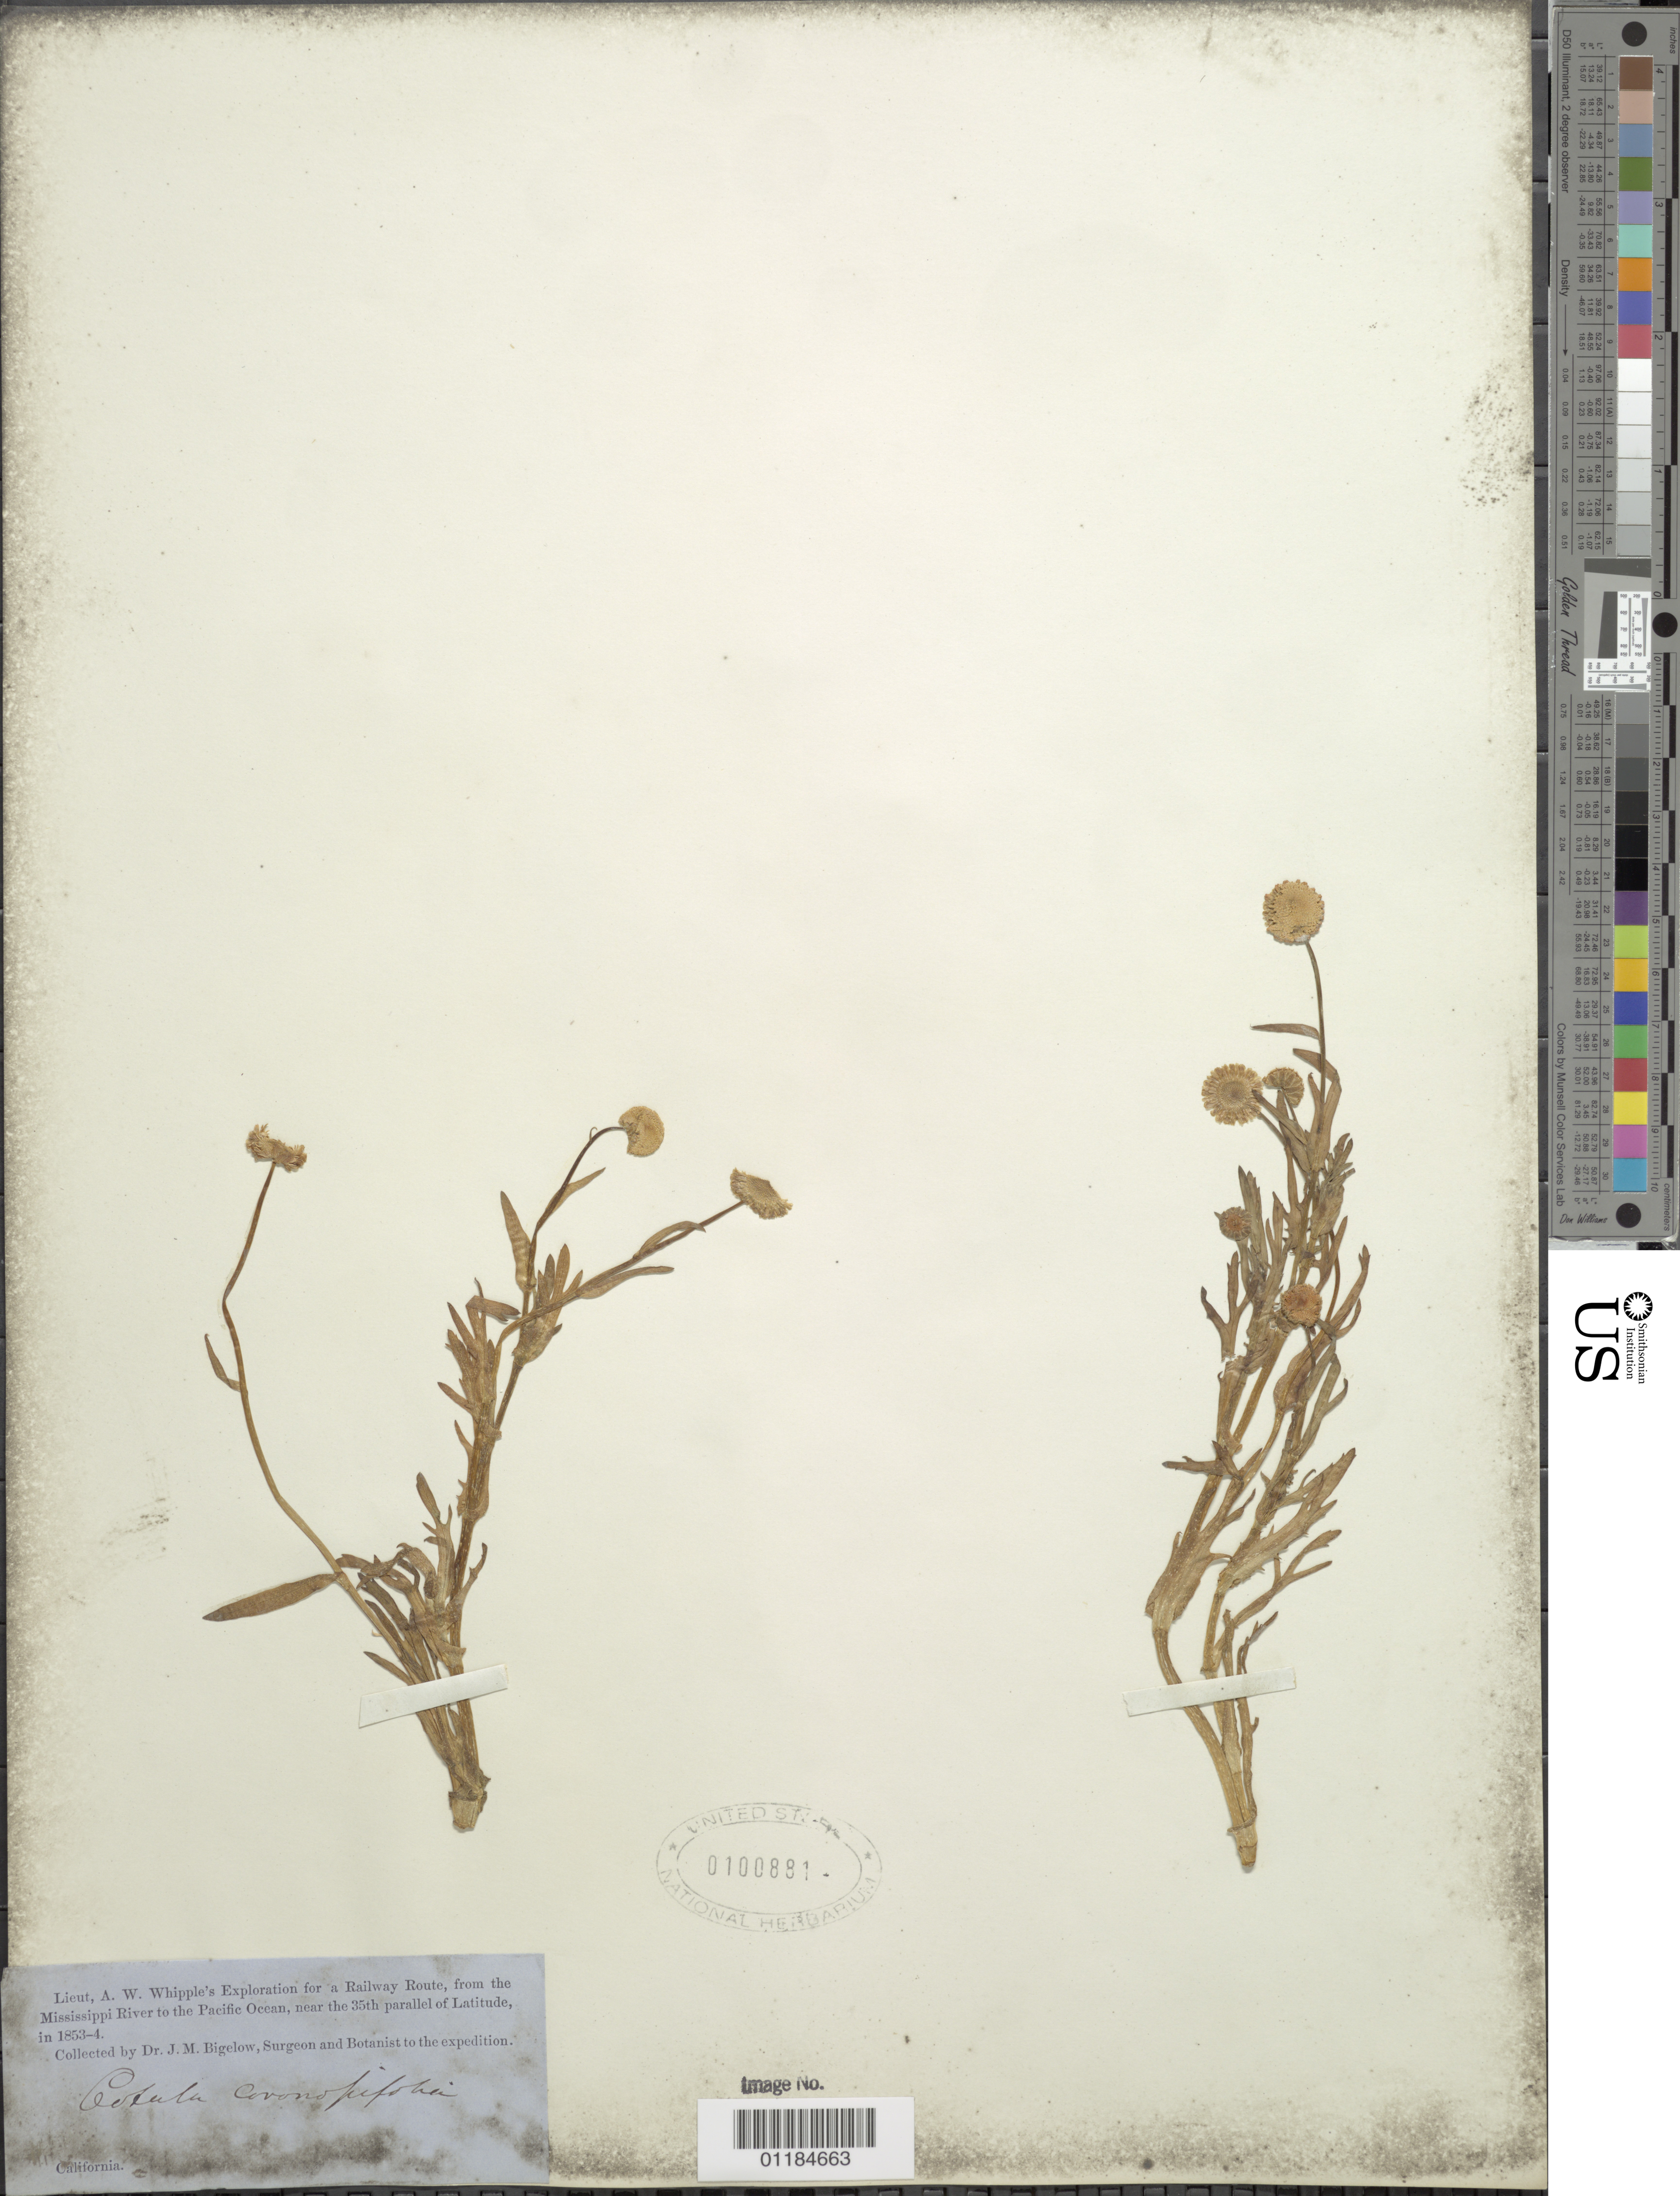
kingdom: Plantae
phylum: Tracheophyta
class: Magnoliopsida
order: Asterales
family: Asteraceae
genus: Cotula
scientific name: Cotula coronopifolia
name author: L.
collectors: J. M. Bigelow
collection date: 1853/1854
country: United States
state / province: California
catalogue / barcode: US 100881